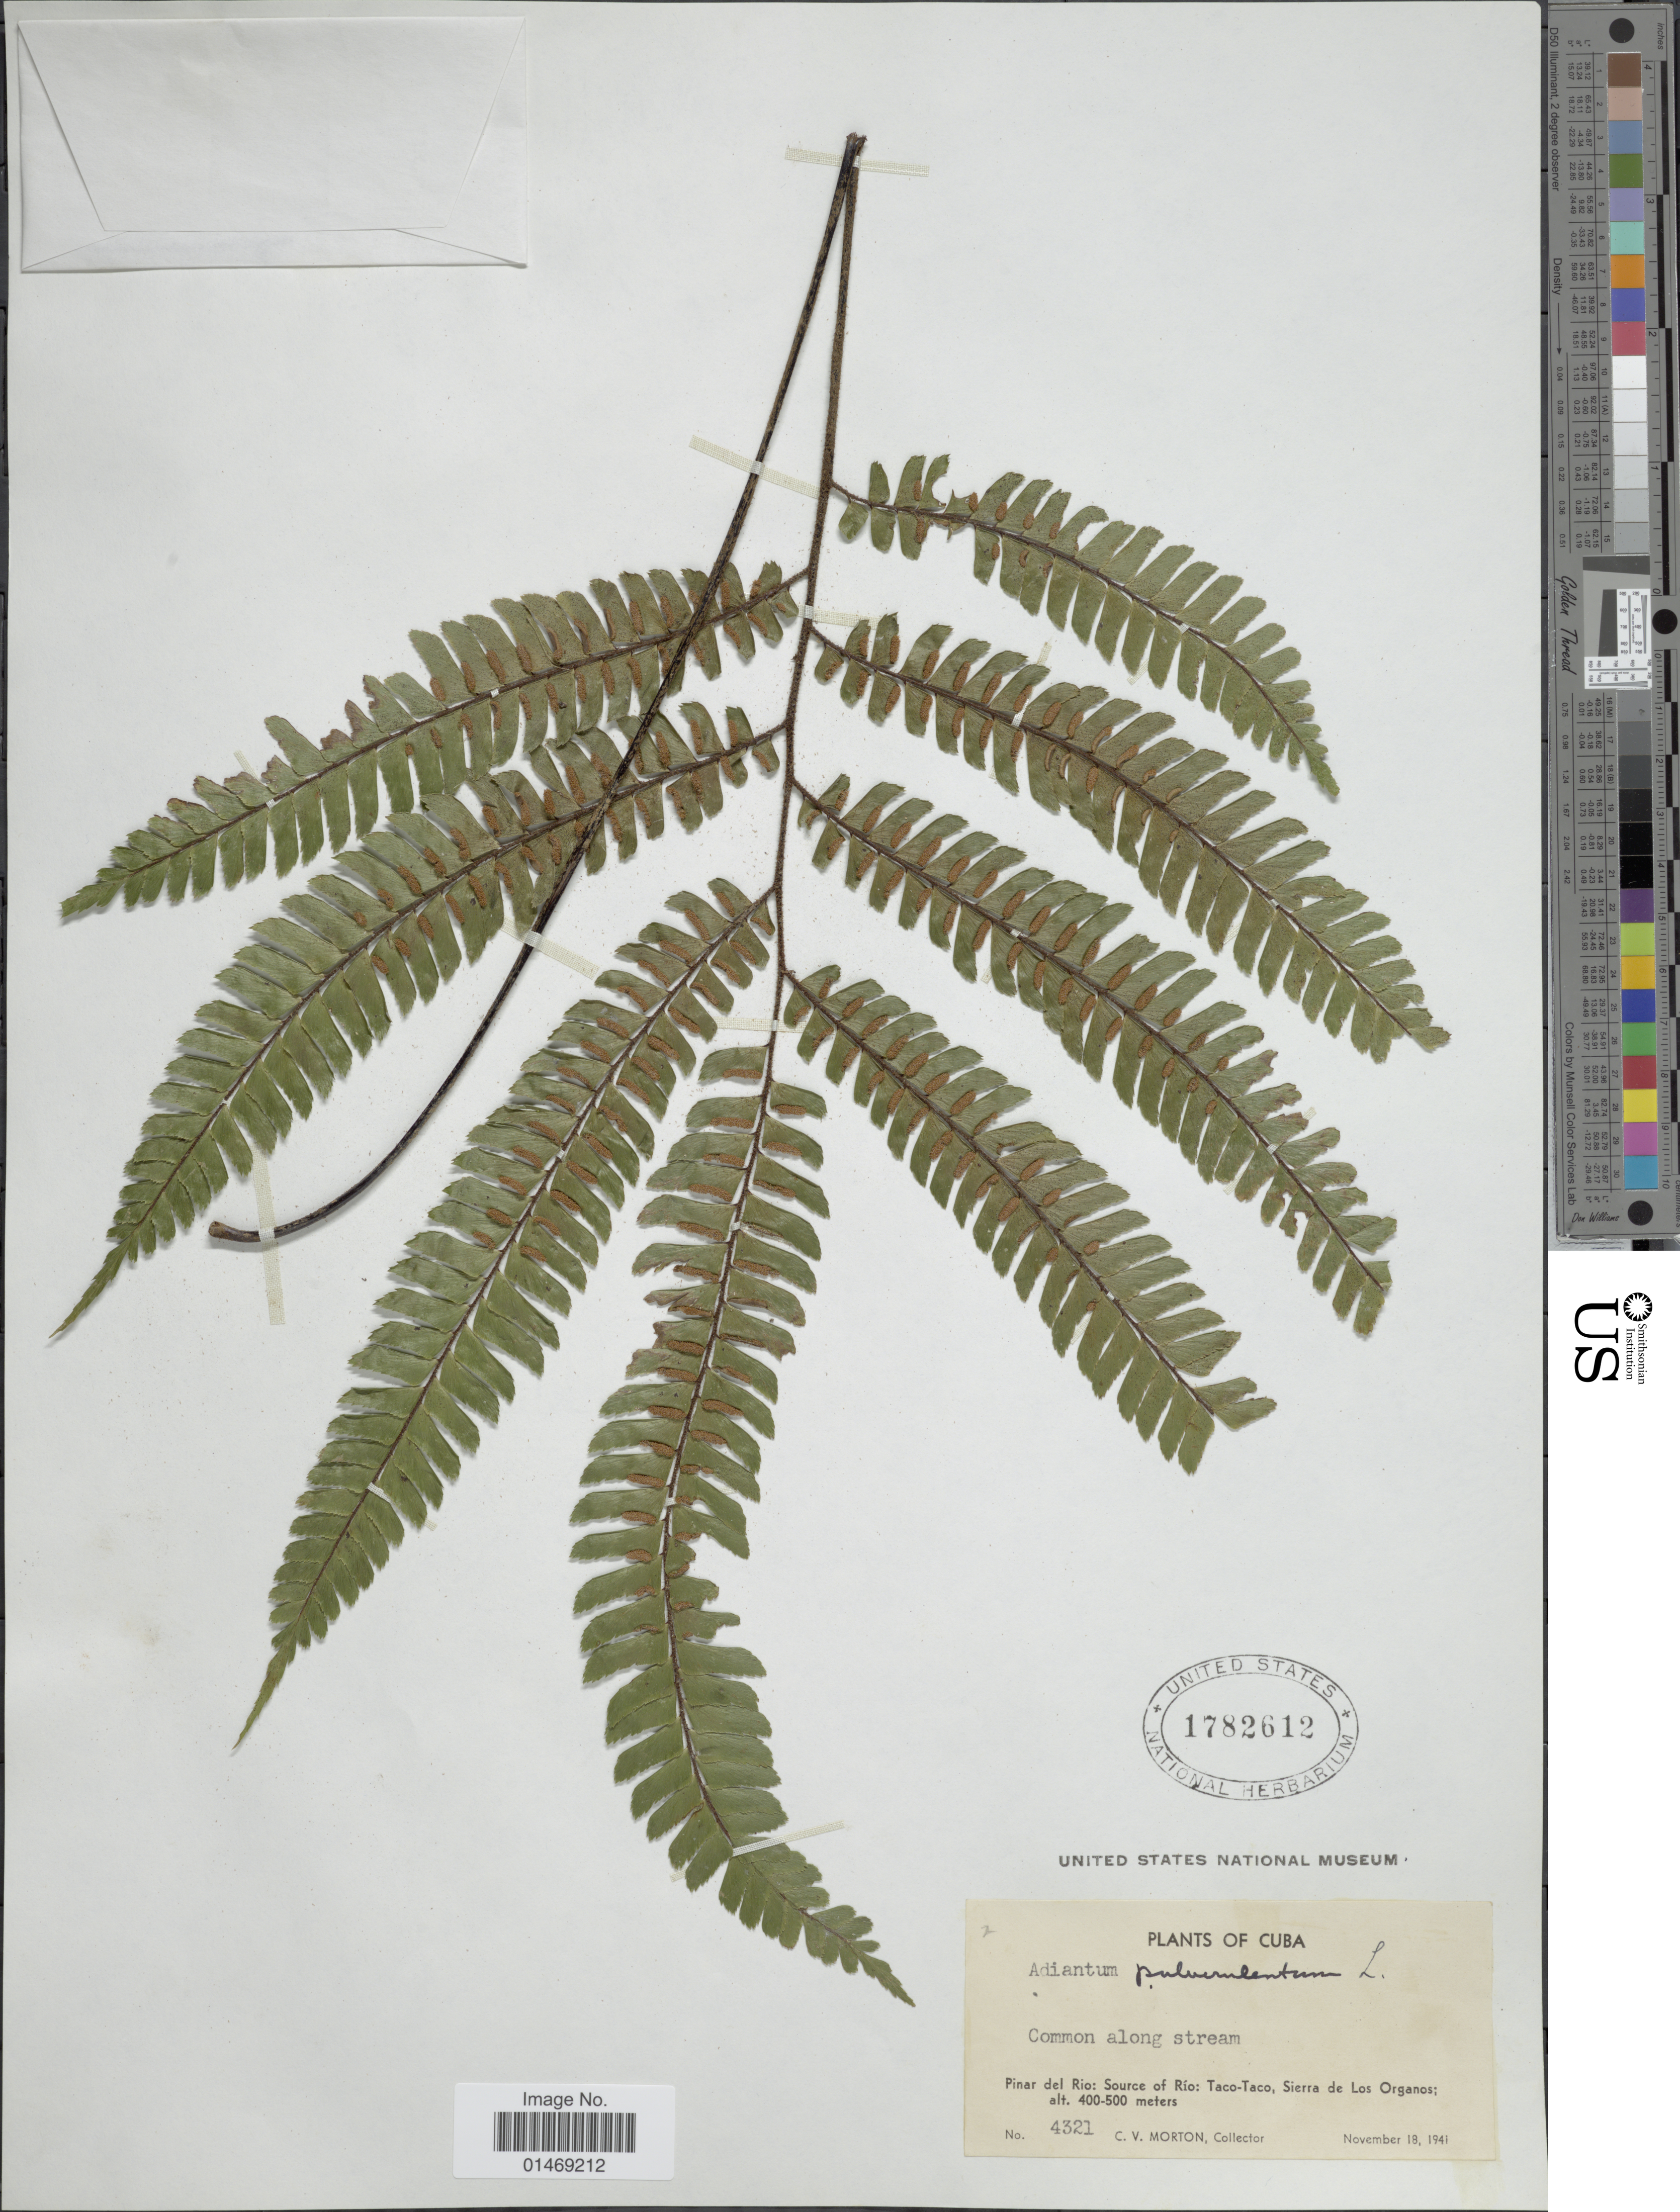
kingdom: Plantae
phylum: Tracheophyta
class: Polypodiopsida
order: Polypodiales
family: Pteridaceae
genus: Adiantum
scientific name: Adiantum pulverulentum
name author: L.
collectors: C. V. Morton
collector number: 4321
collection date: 1941-11-18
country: Cuba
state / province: Pinar del Río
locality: Source of Río: Taco-Taco, Sierra de Los Organos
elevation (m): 400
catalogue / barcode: US 1782612